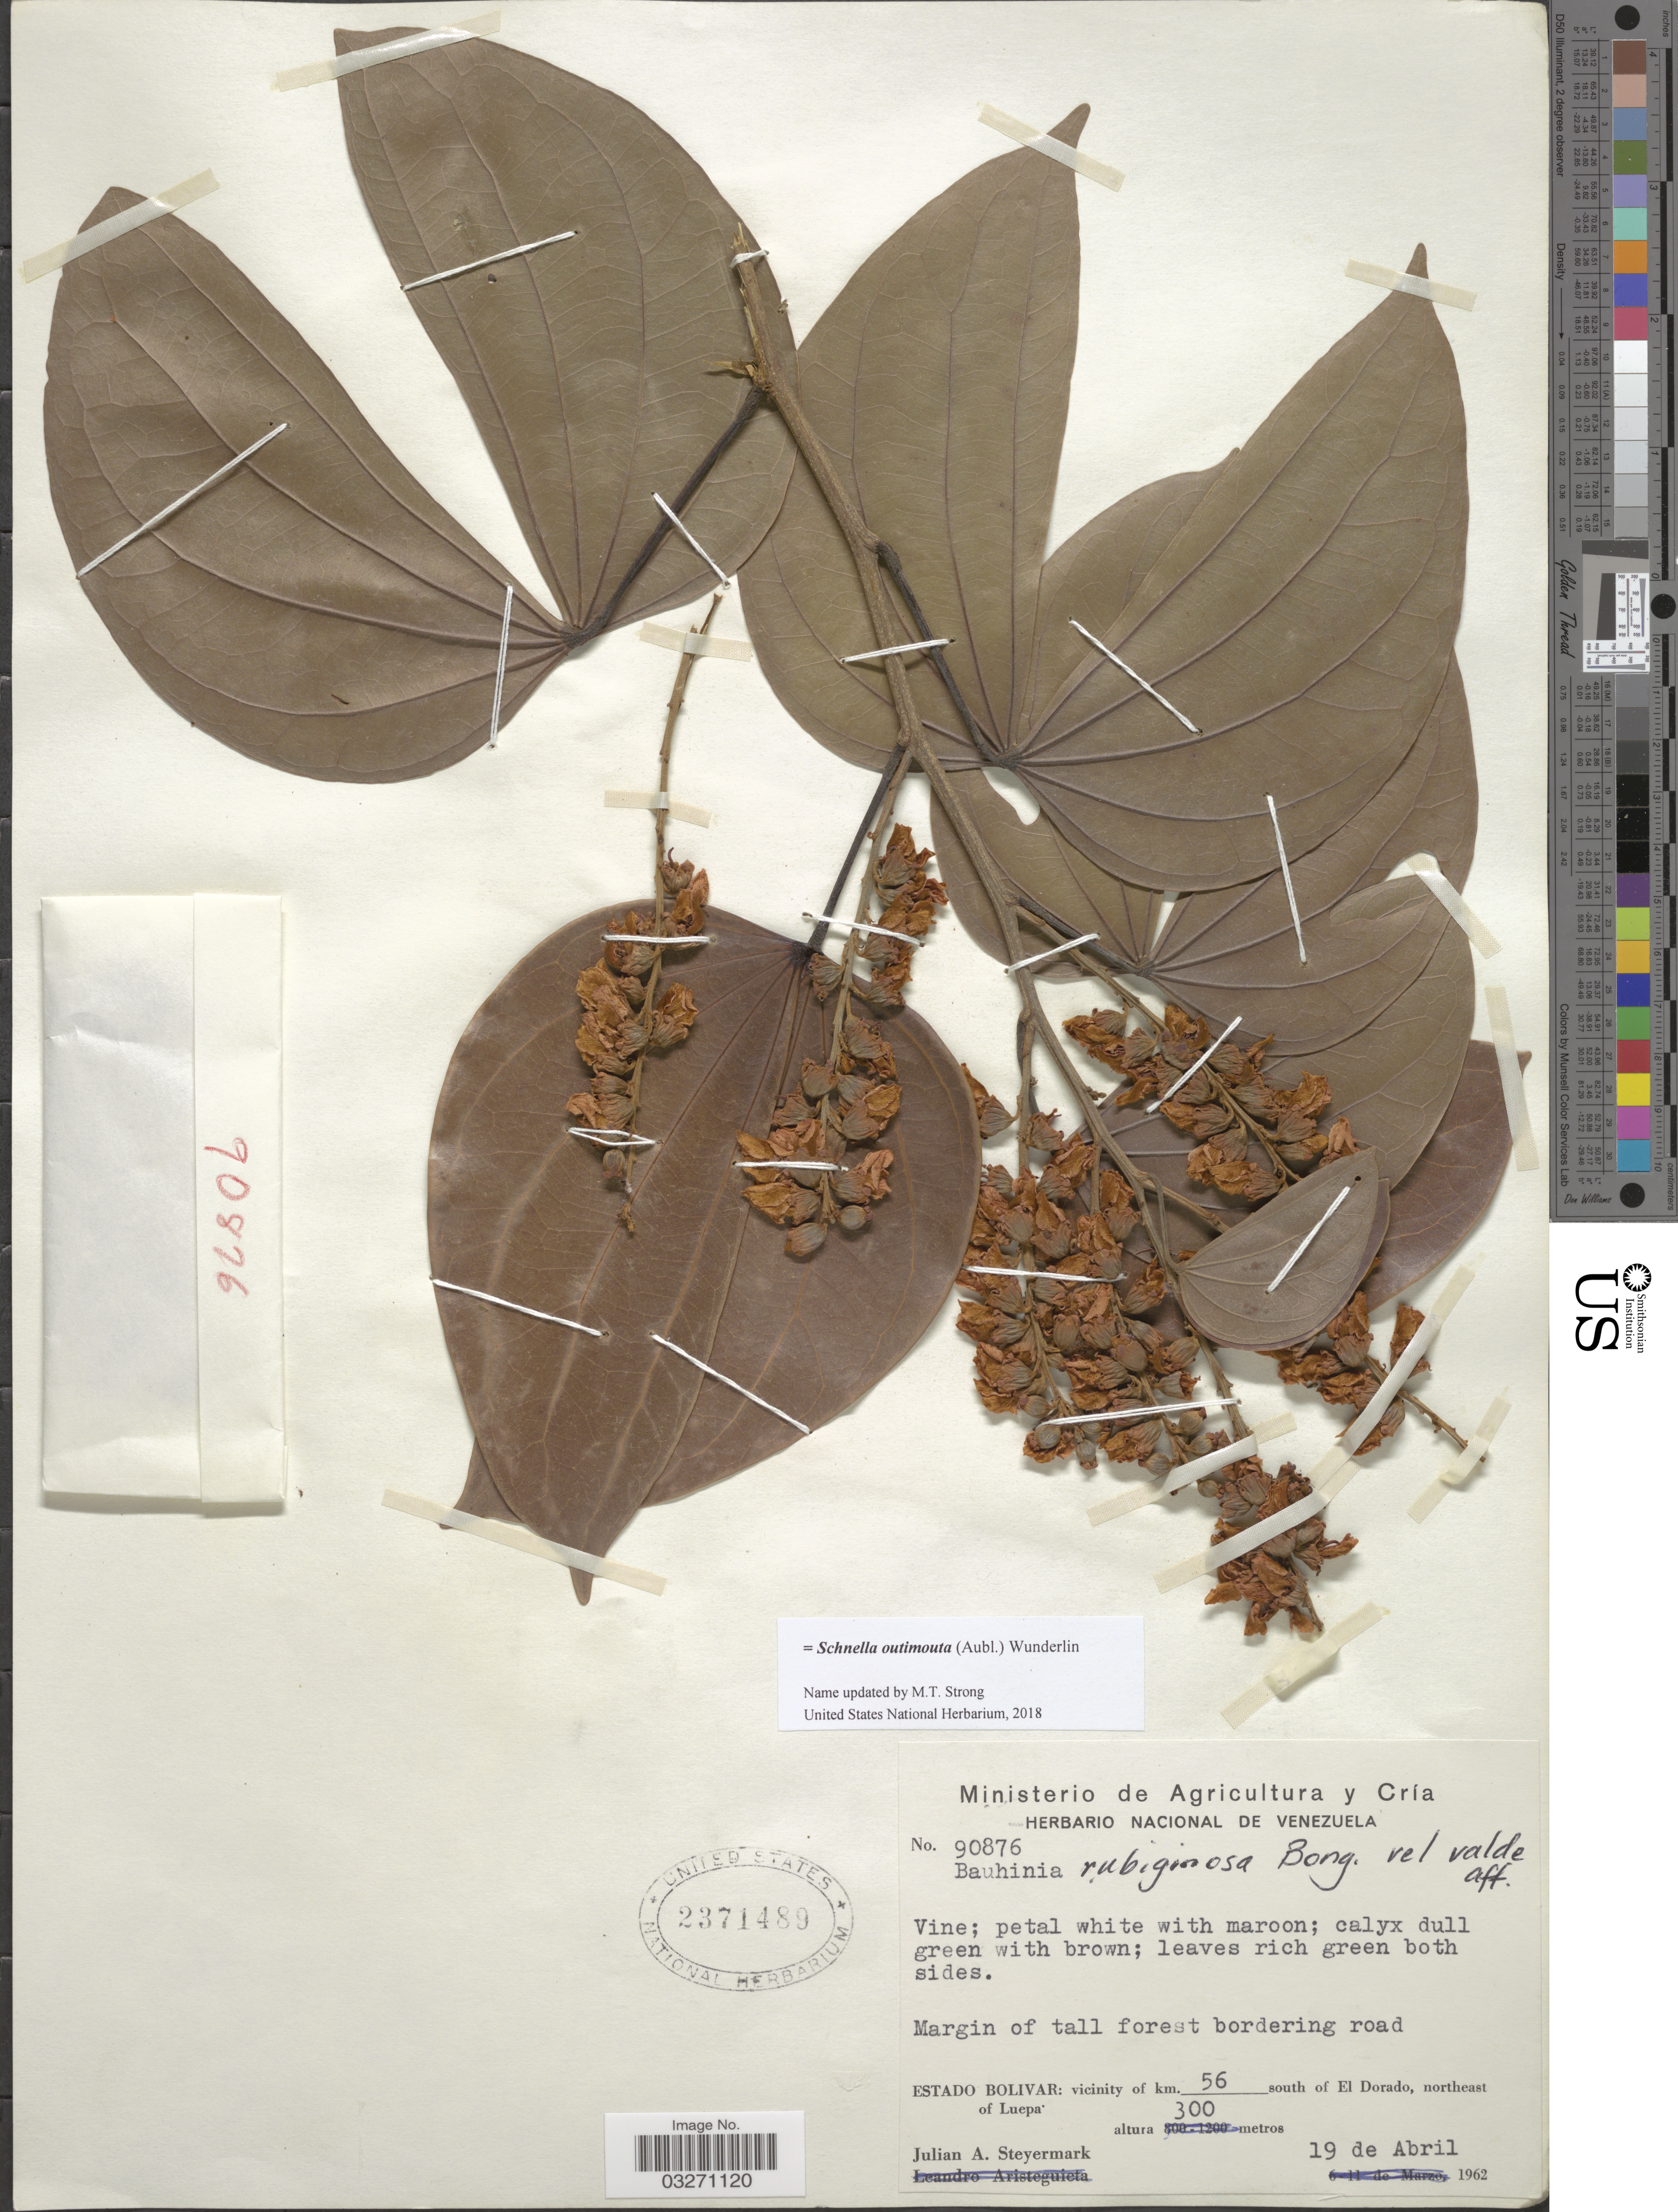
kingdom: Plantae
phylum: Tracheophyta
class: Magnoliopsida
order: Fabales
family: Fabaceae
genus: Schnella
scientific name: Schnella outimouta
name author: (Aubl.) Wunderlin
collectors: J. Steyermark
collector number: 90876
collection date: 1962-04-19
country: Venezuela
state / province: Bolivar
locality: Vicinity of km. 56 south of El Dorado, northeast of Luepa.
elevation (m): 300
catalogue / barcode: US 2371489